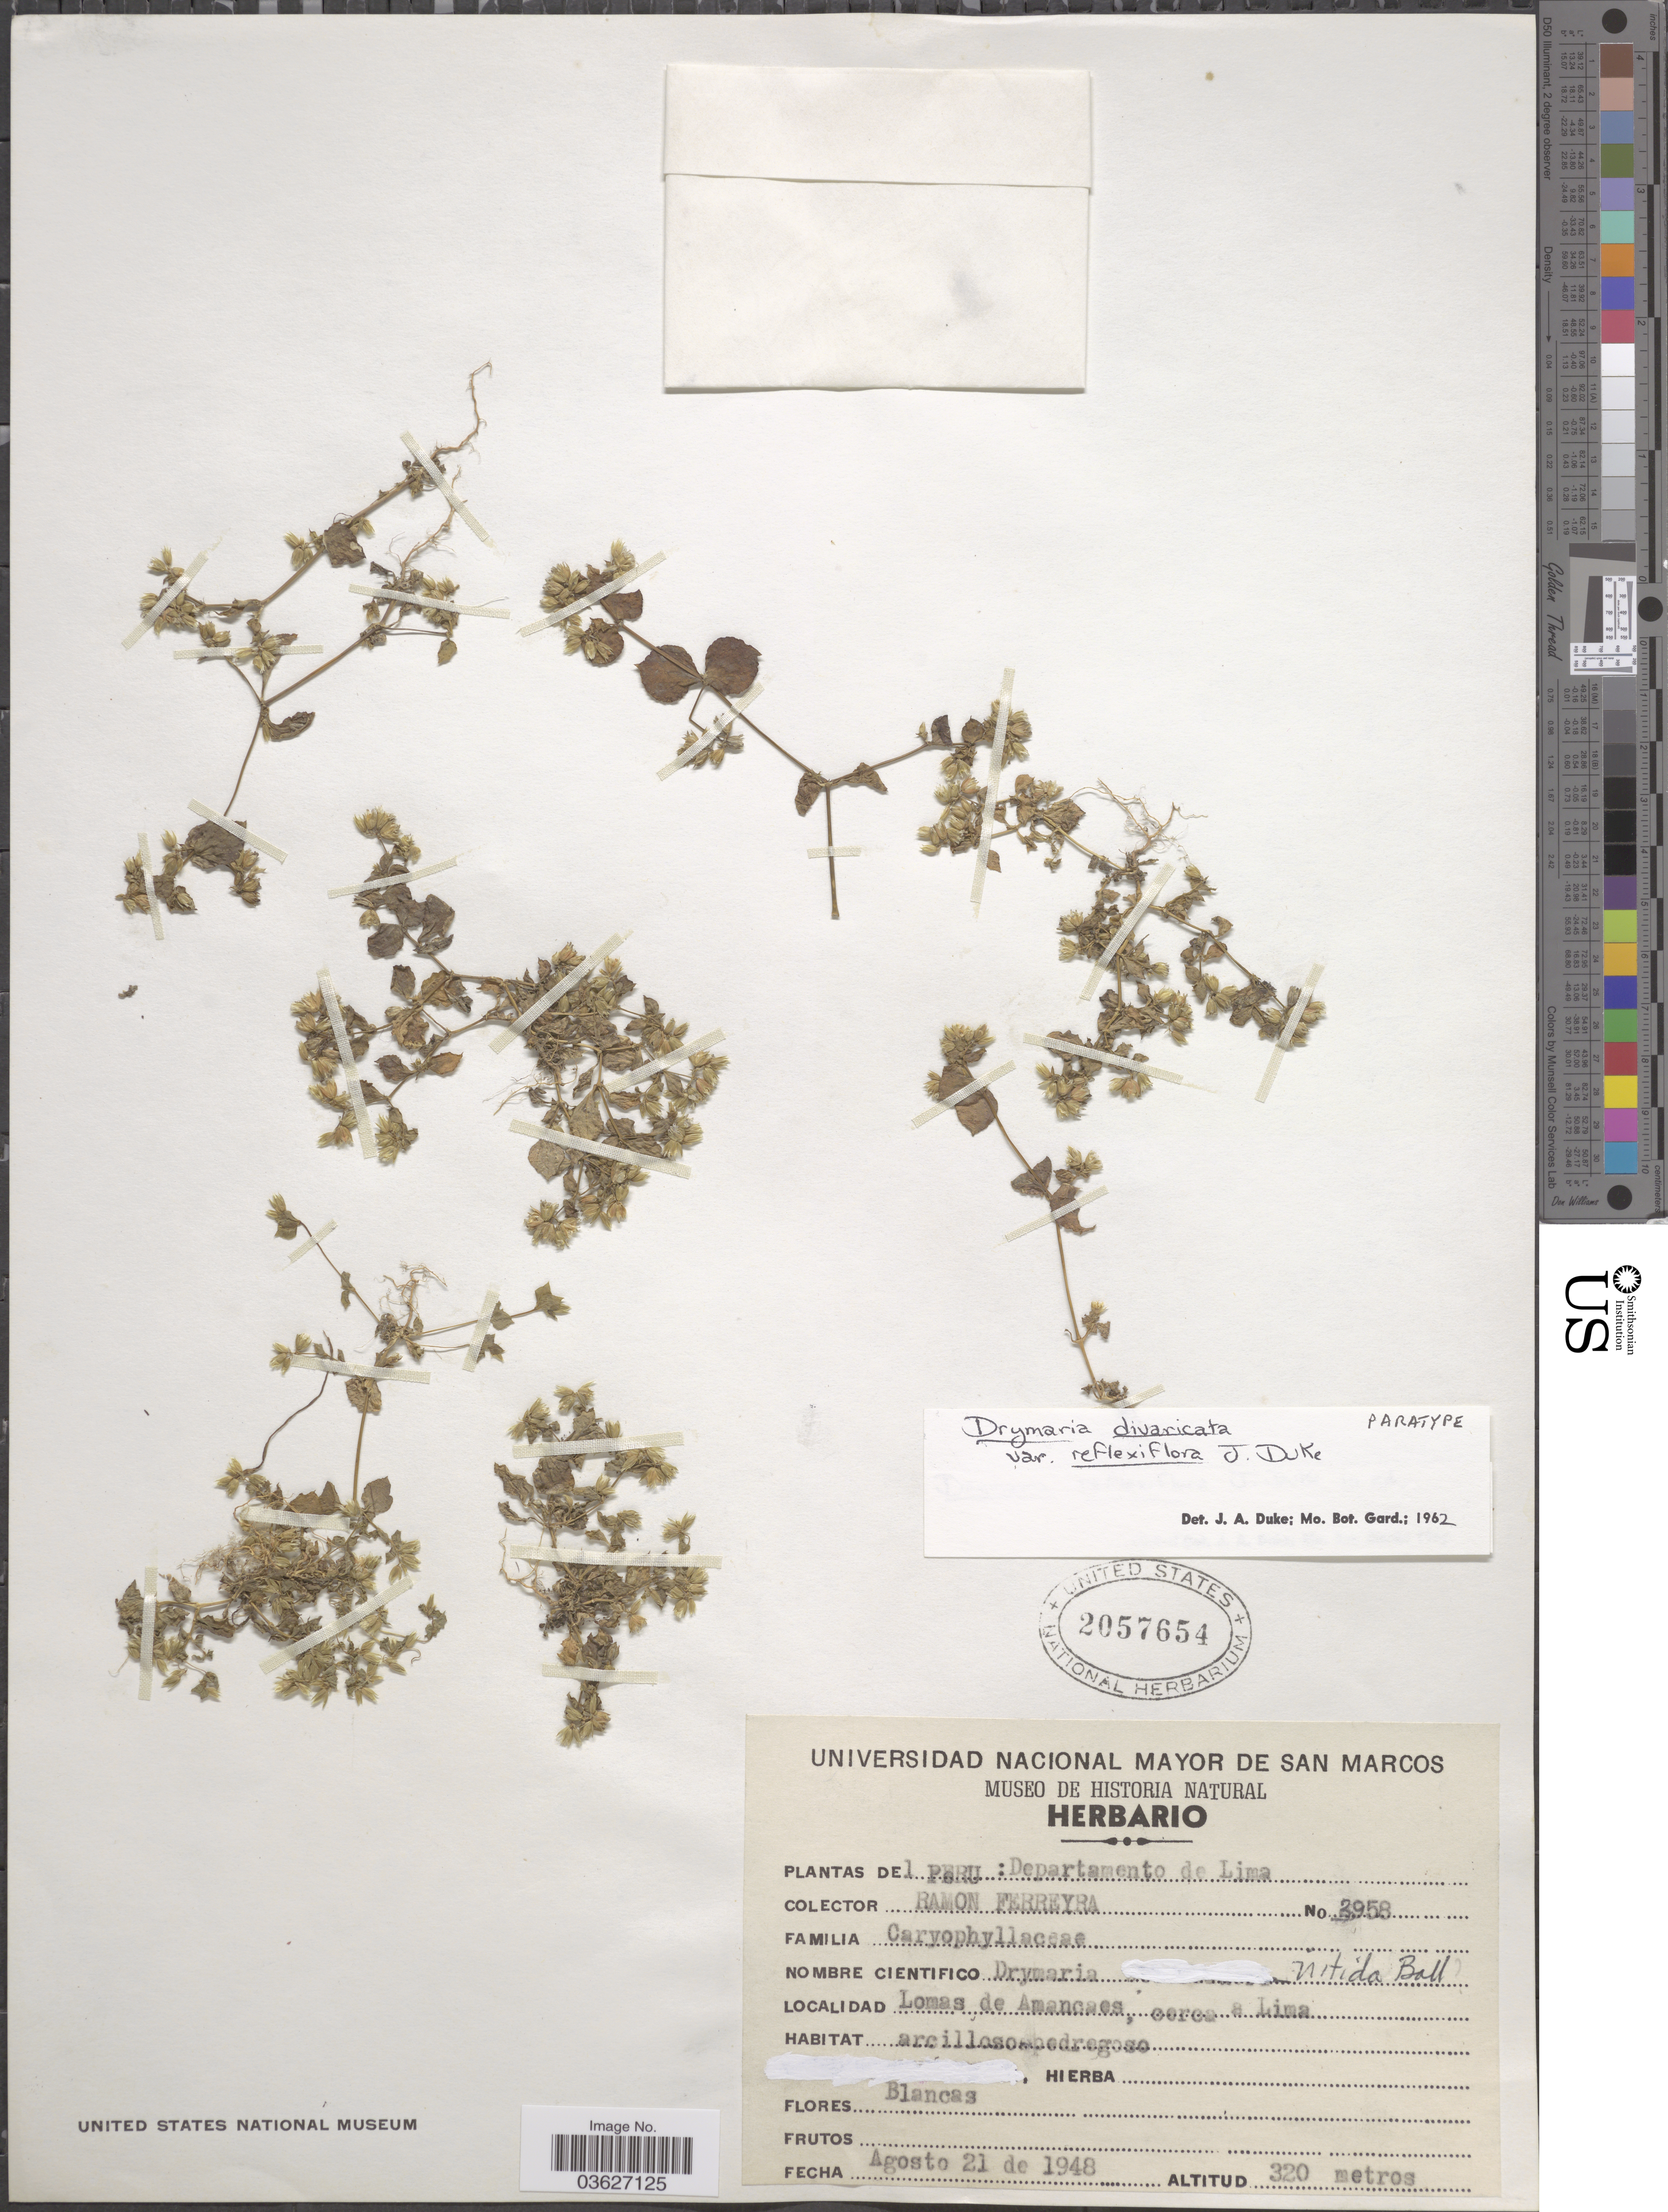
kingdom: Plantae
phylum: Tracheophyta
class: Magnoliopsida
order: Caryophyllales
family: Caryophyllaceae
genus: Drymaria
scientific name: Drymaria divaricata var. reflexiflora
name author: J.A. Duke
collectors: R. A. Ferreyra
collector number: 3958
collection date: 1948-08-21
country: Peru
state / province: Lima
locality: Departamento de Lima. Lomas de Amancaes, cerca a Lima.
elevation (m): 320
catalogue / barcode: US 2057654